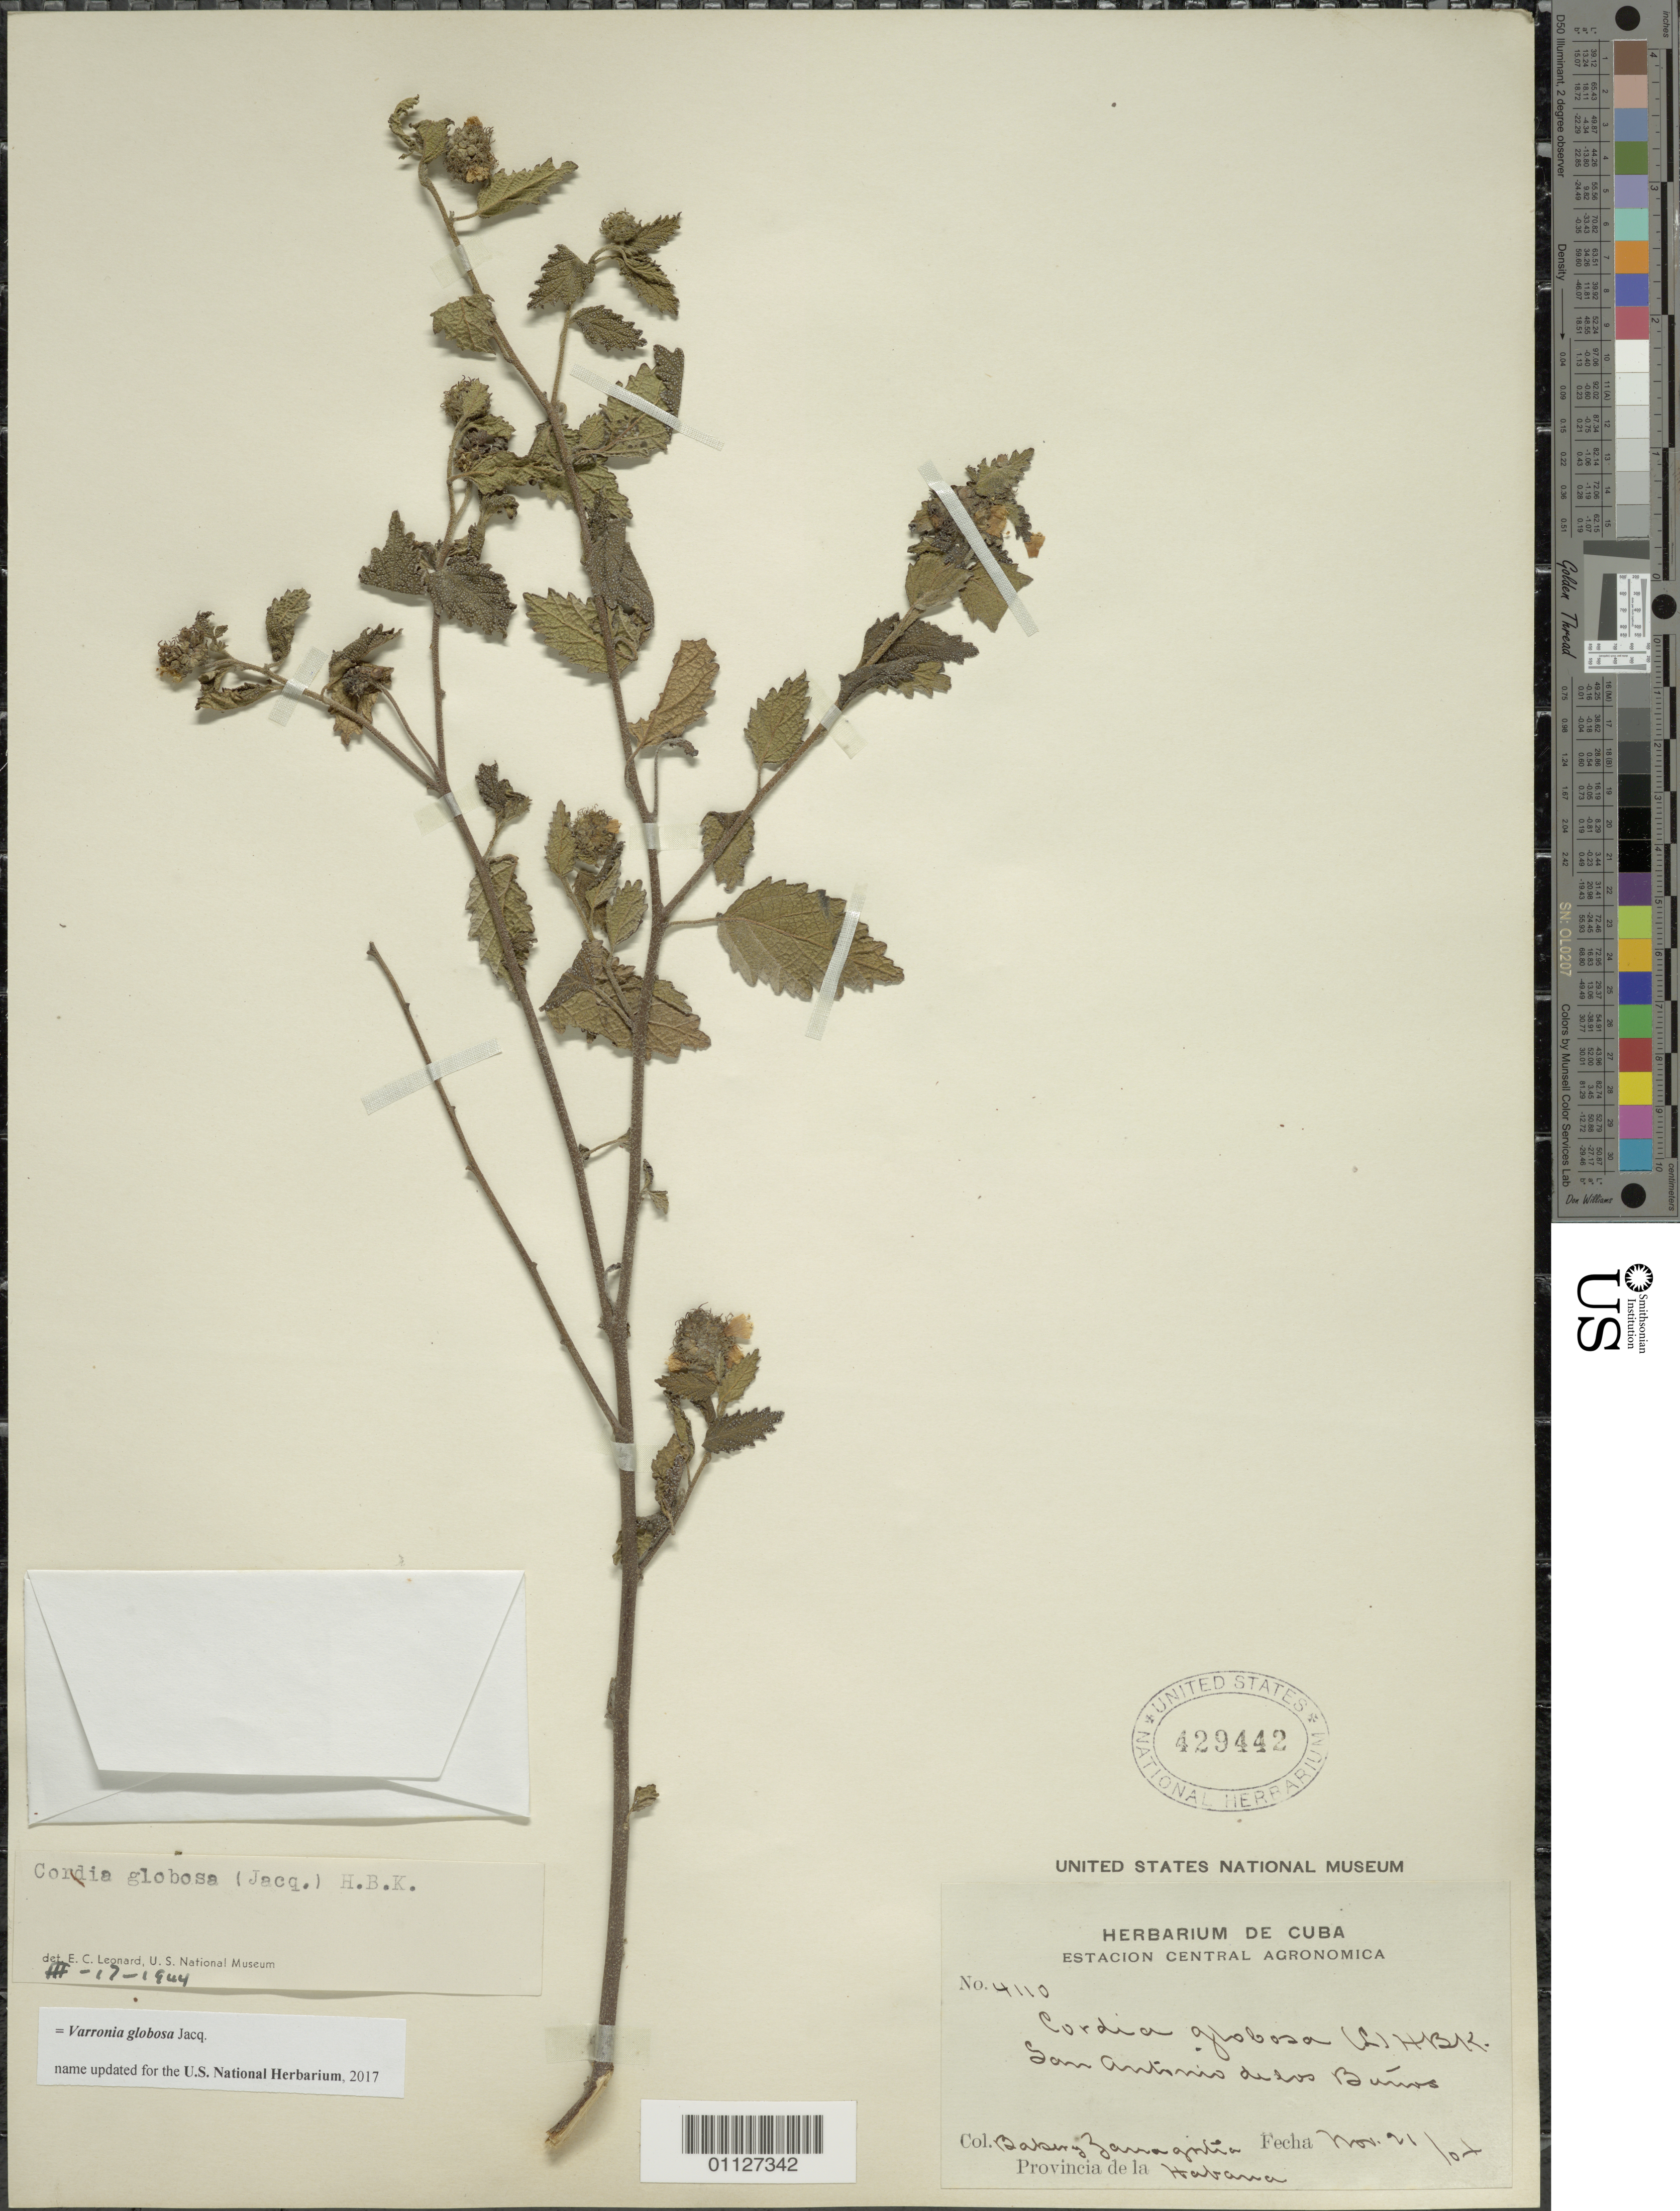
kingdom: Plantae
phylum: Tracheophyta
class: Magnoliopsida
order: Boraginales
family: Cordiaceae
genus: Varronia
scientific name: Varronia globosa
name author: Jacq.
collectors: C. F. Baker & B. Zanaquitia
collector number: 4110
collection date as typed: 21 Nov 1904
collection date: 1904-11-21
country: Cuba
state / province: La Habana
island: Cuba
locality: San Antonio de los Banos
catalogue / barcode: US 429442